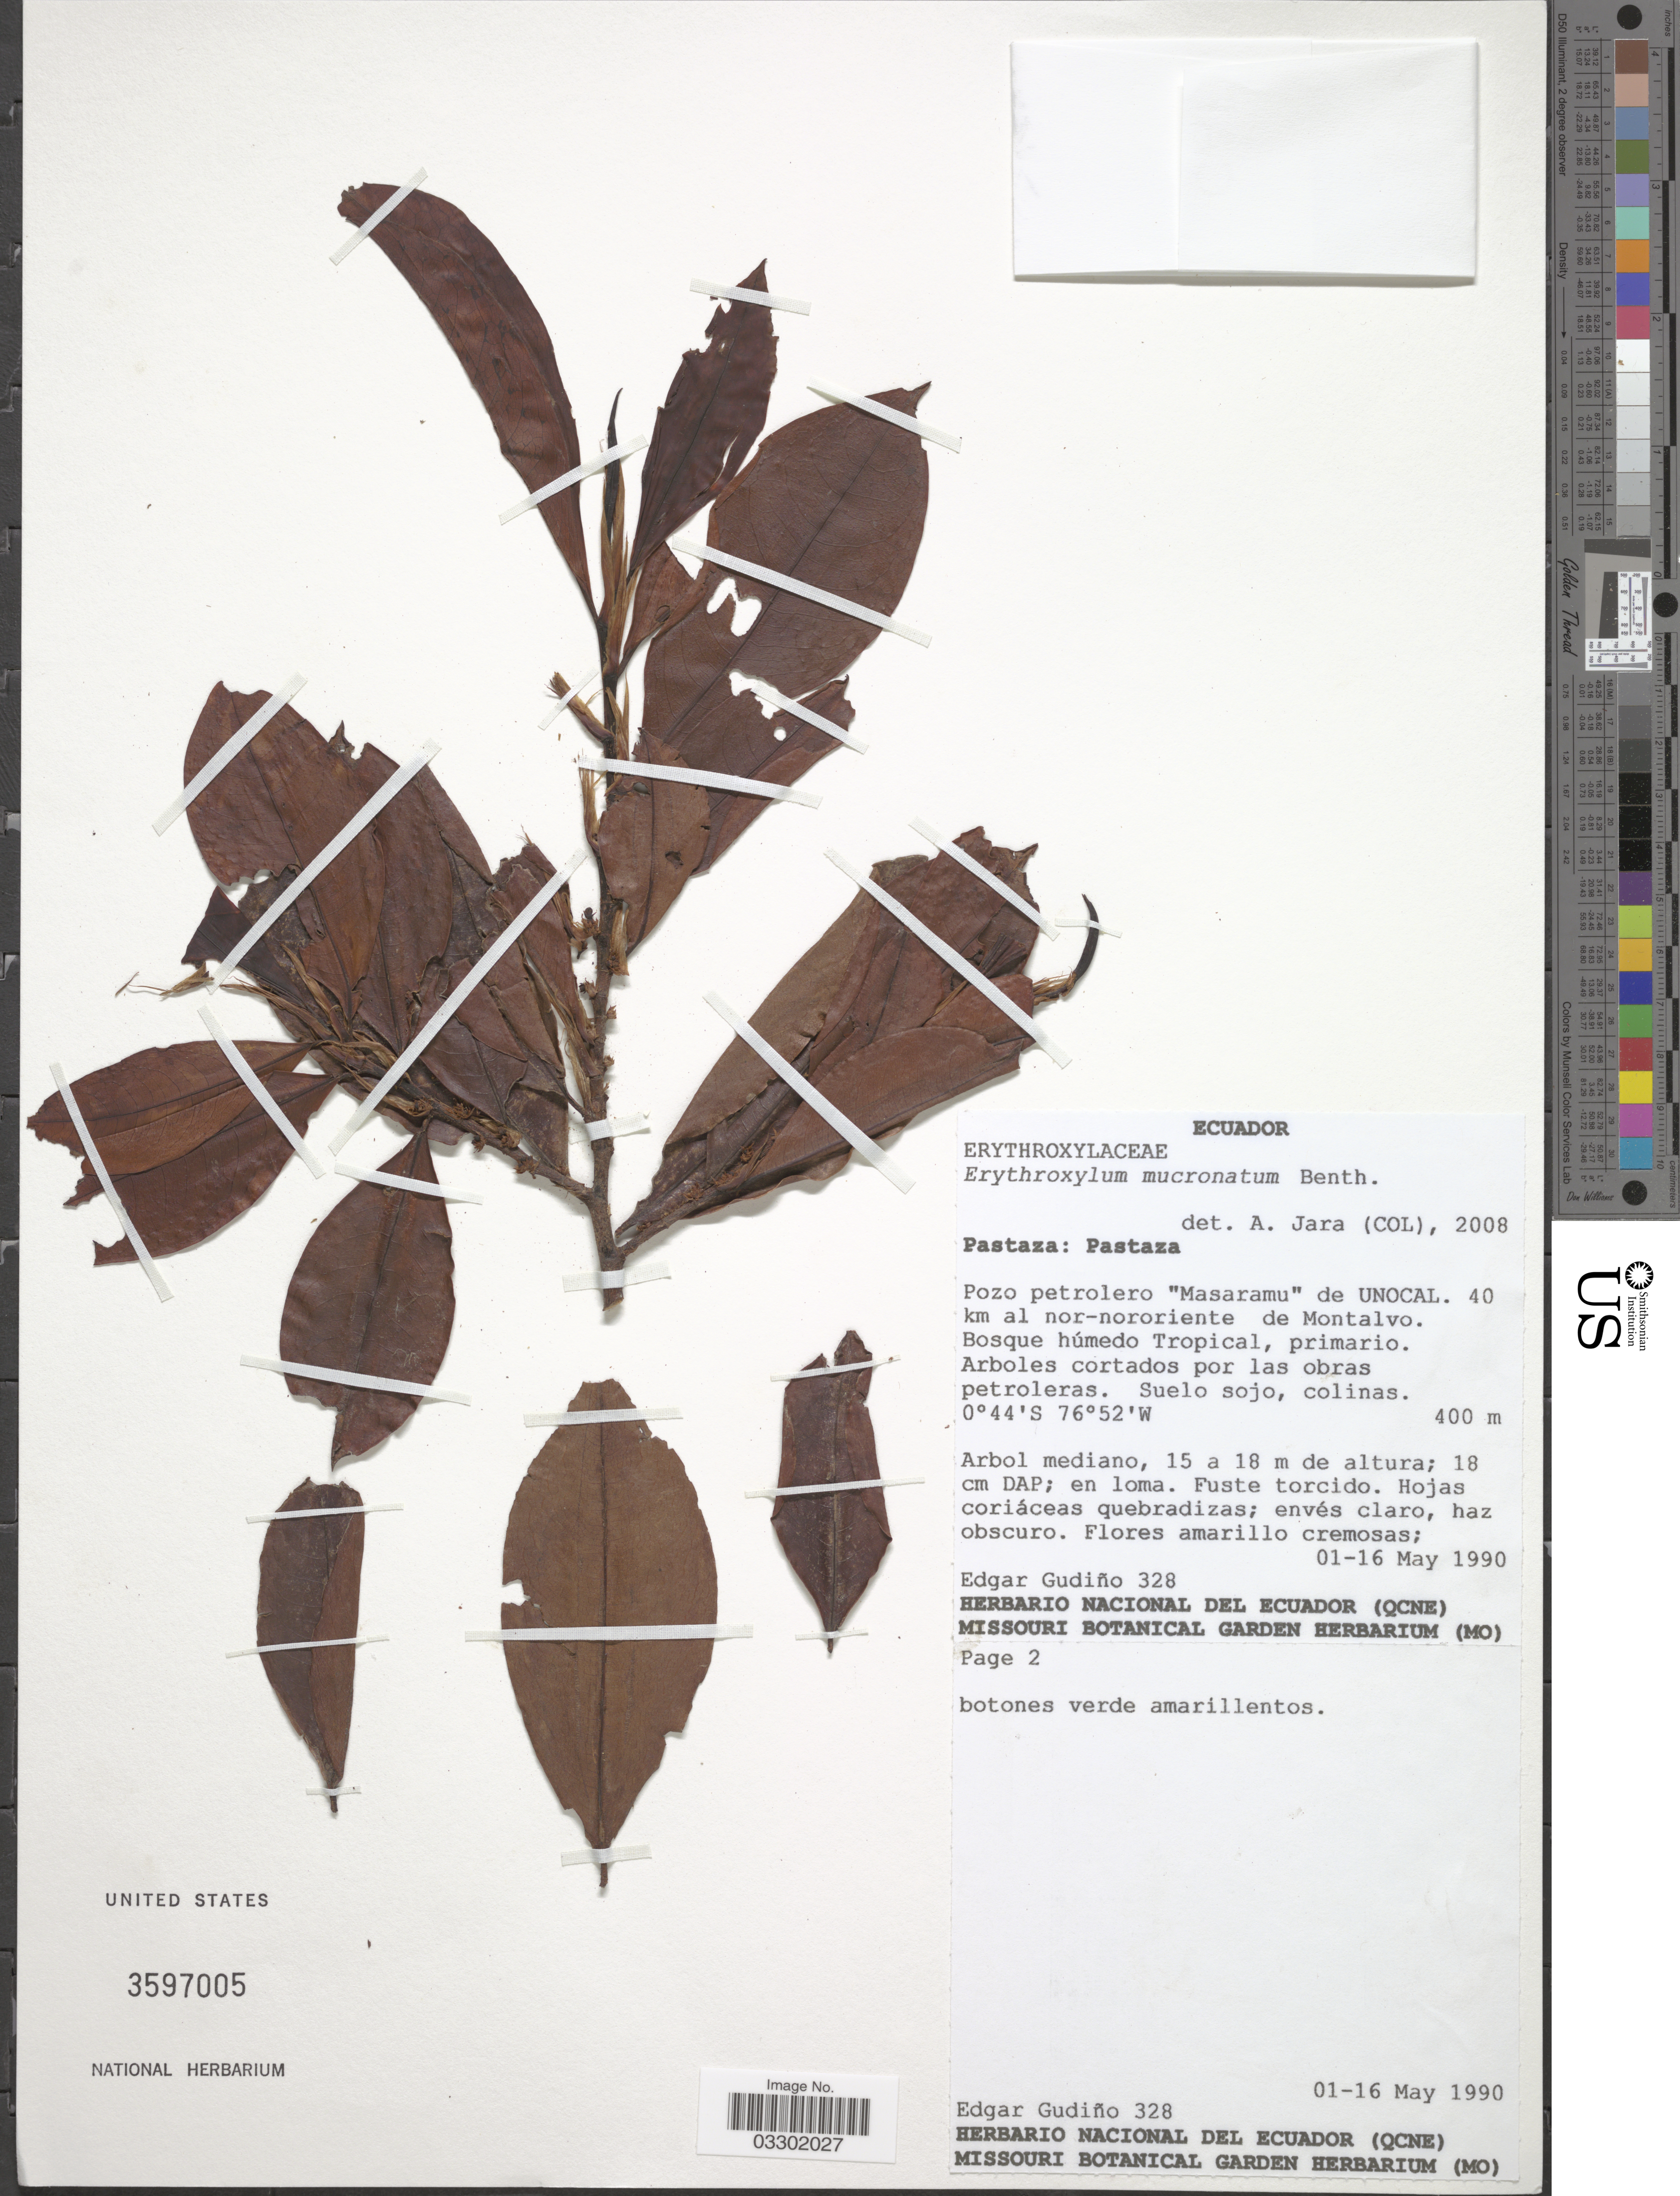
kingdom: Plantae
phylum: Tracheophyta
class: Magnoliopsida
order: Malpighiales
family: Erythroxylaceae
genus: Erythroxylum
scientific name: Erythroxylum mucronatum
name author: Benth.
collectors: E. Gudiño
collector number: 328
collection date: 1990-05-01/1990-05-16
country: Ecuador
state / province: Pastaza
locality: Pastaza. 40 km al nor-nororiente de Montalvo.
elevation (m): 400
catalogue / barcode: US 3597005